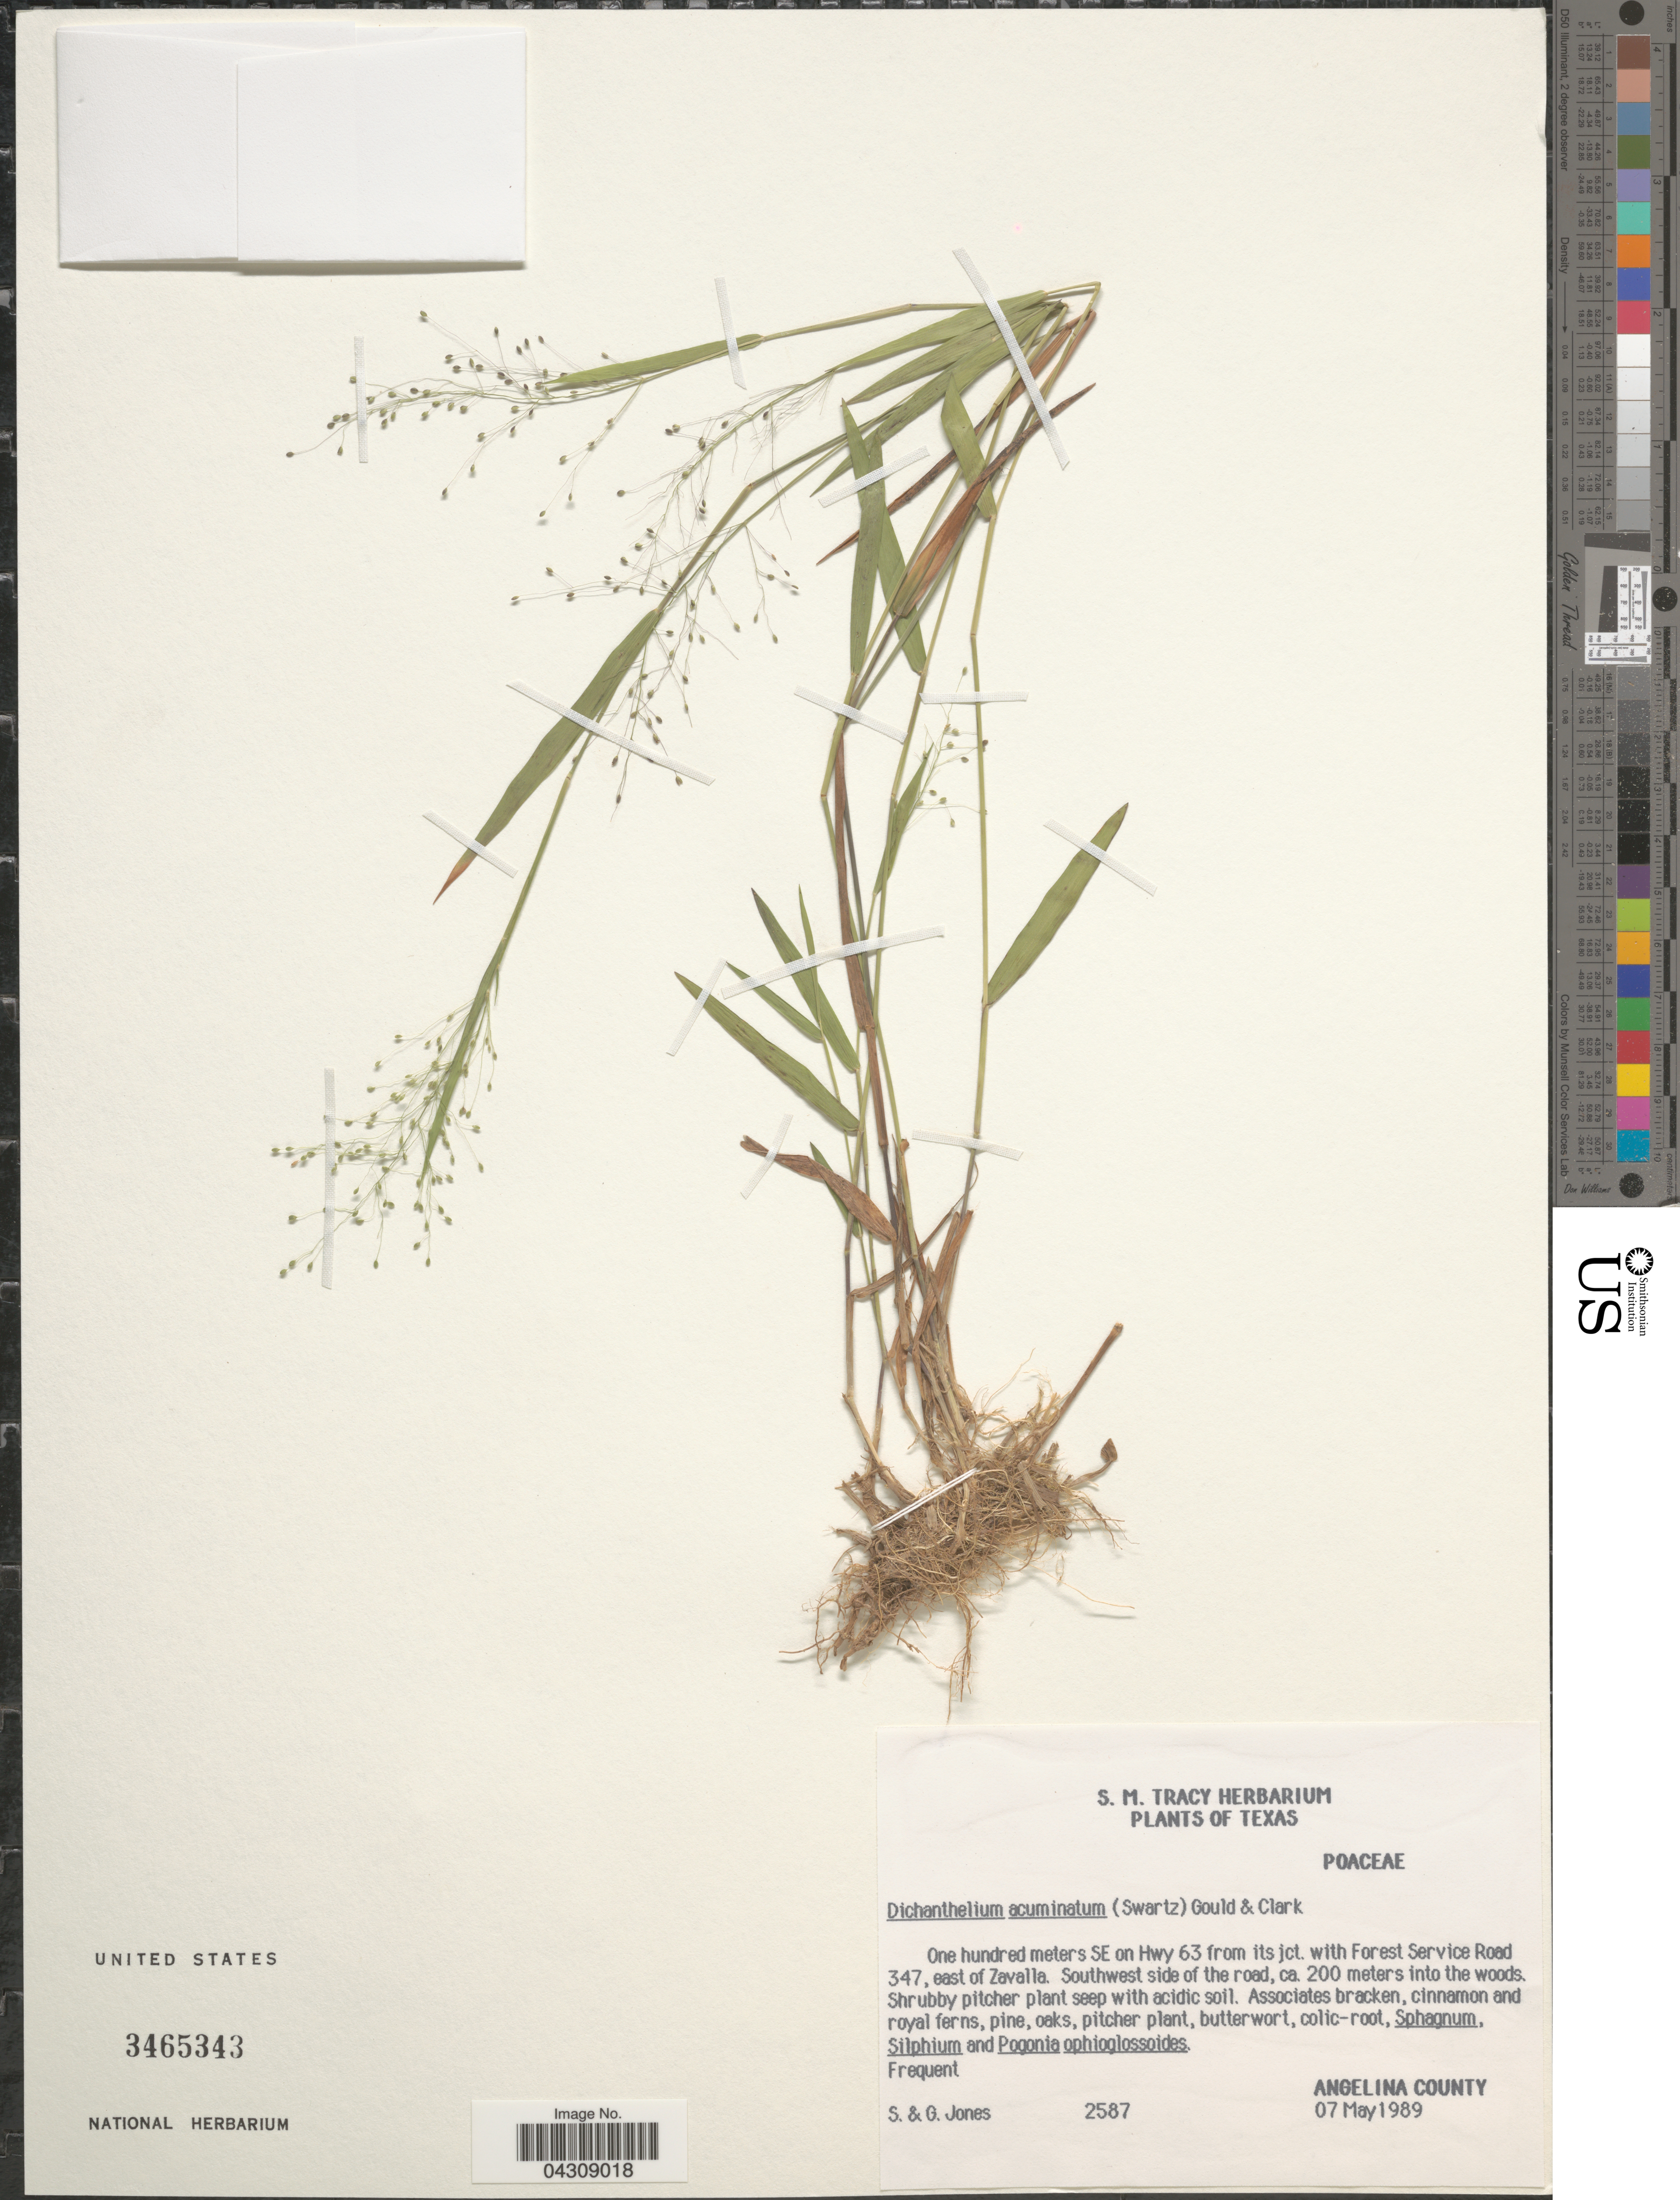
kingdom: Plantae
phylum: Tracheophyta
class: Liliopsida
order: Poales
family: Poaceae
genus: Dichanthelium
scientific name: Dichanthelium acuminatum var. acuminatum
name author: (Sw.) Gould & C.A. Clark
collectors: S. Jones & G. Jones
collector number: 2587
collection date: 1989-05-07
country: United States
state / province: Texas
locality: One hundred meters SE on Hwy 63 from its jct. with Forest Service Road 347, east of Zavalla. Southwest side of the road, ca. 200 meters into the woods. Angelina County.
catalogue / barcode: US 3465343